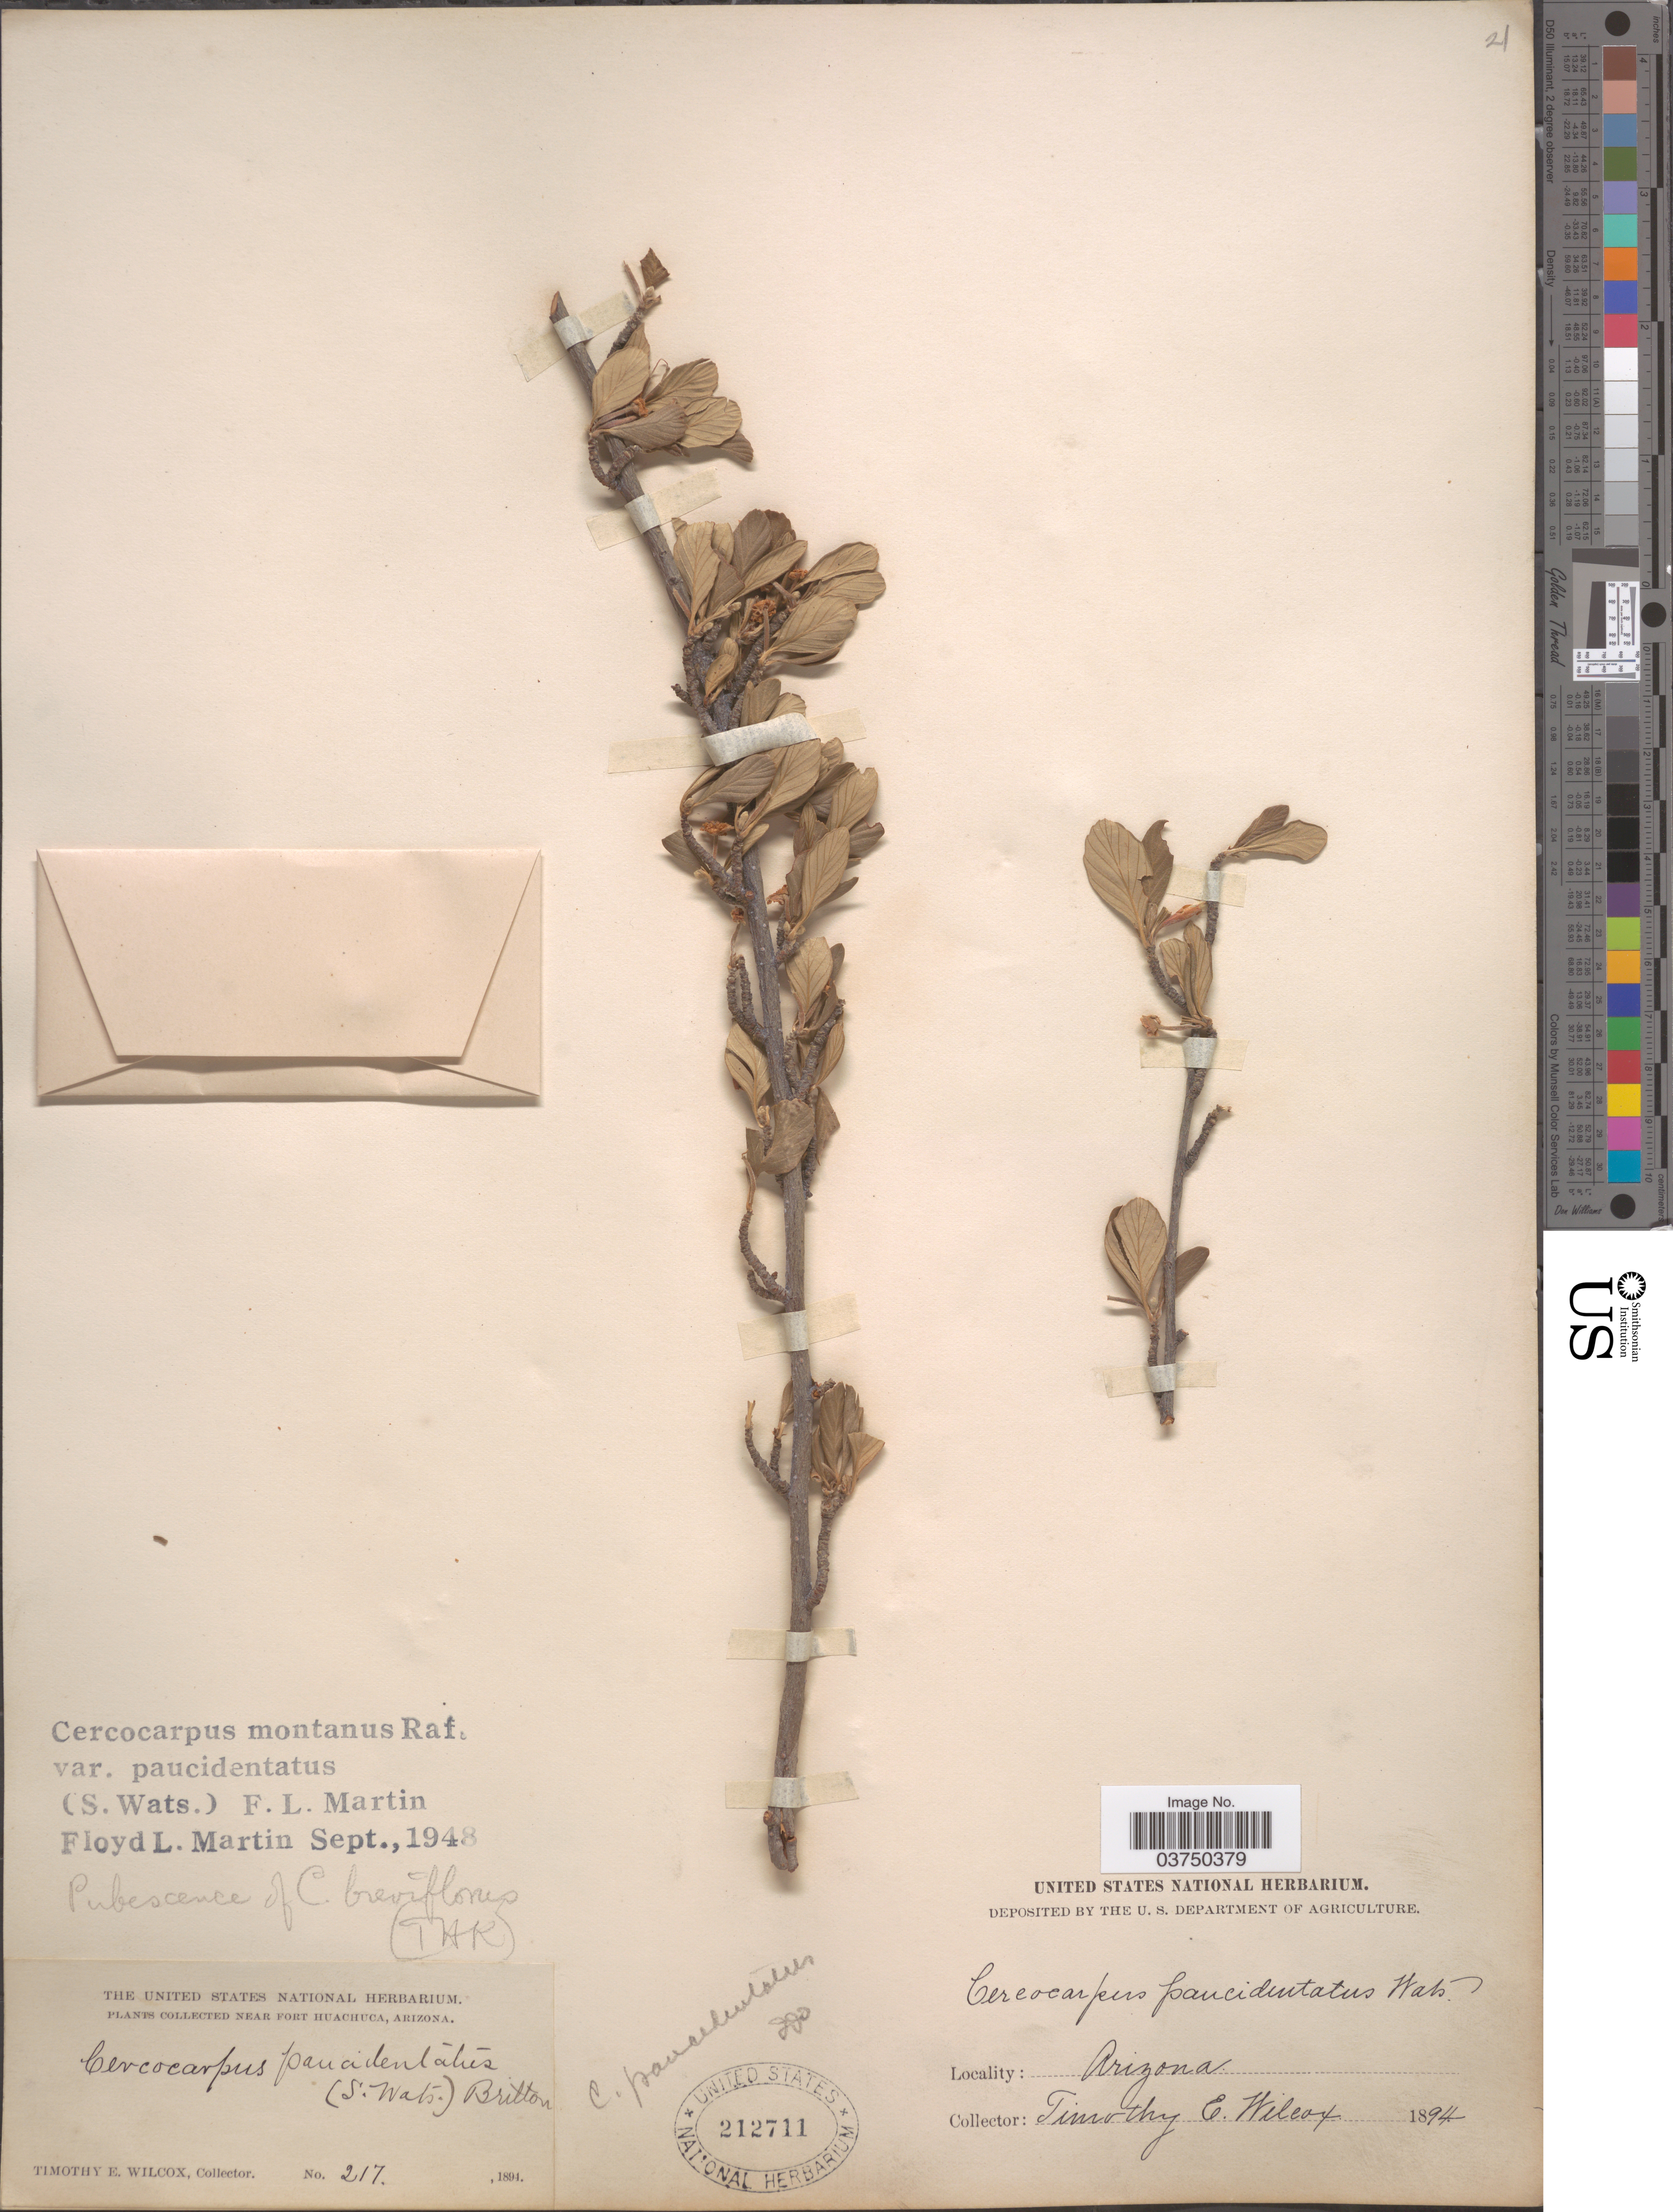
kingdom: Plantae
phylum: Tracheophyta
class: Magnoliopsida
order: Rosales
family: Rosaceae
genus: Cercocarpus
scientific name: Cercocarpus montanus var. paucidentatus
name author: (S. Watson) F.L. Martin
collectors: T. E. Wilcox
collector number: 217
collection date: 1894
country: United States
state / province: Arizona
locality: Near Fort Huachuca.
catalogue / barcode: US 212711